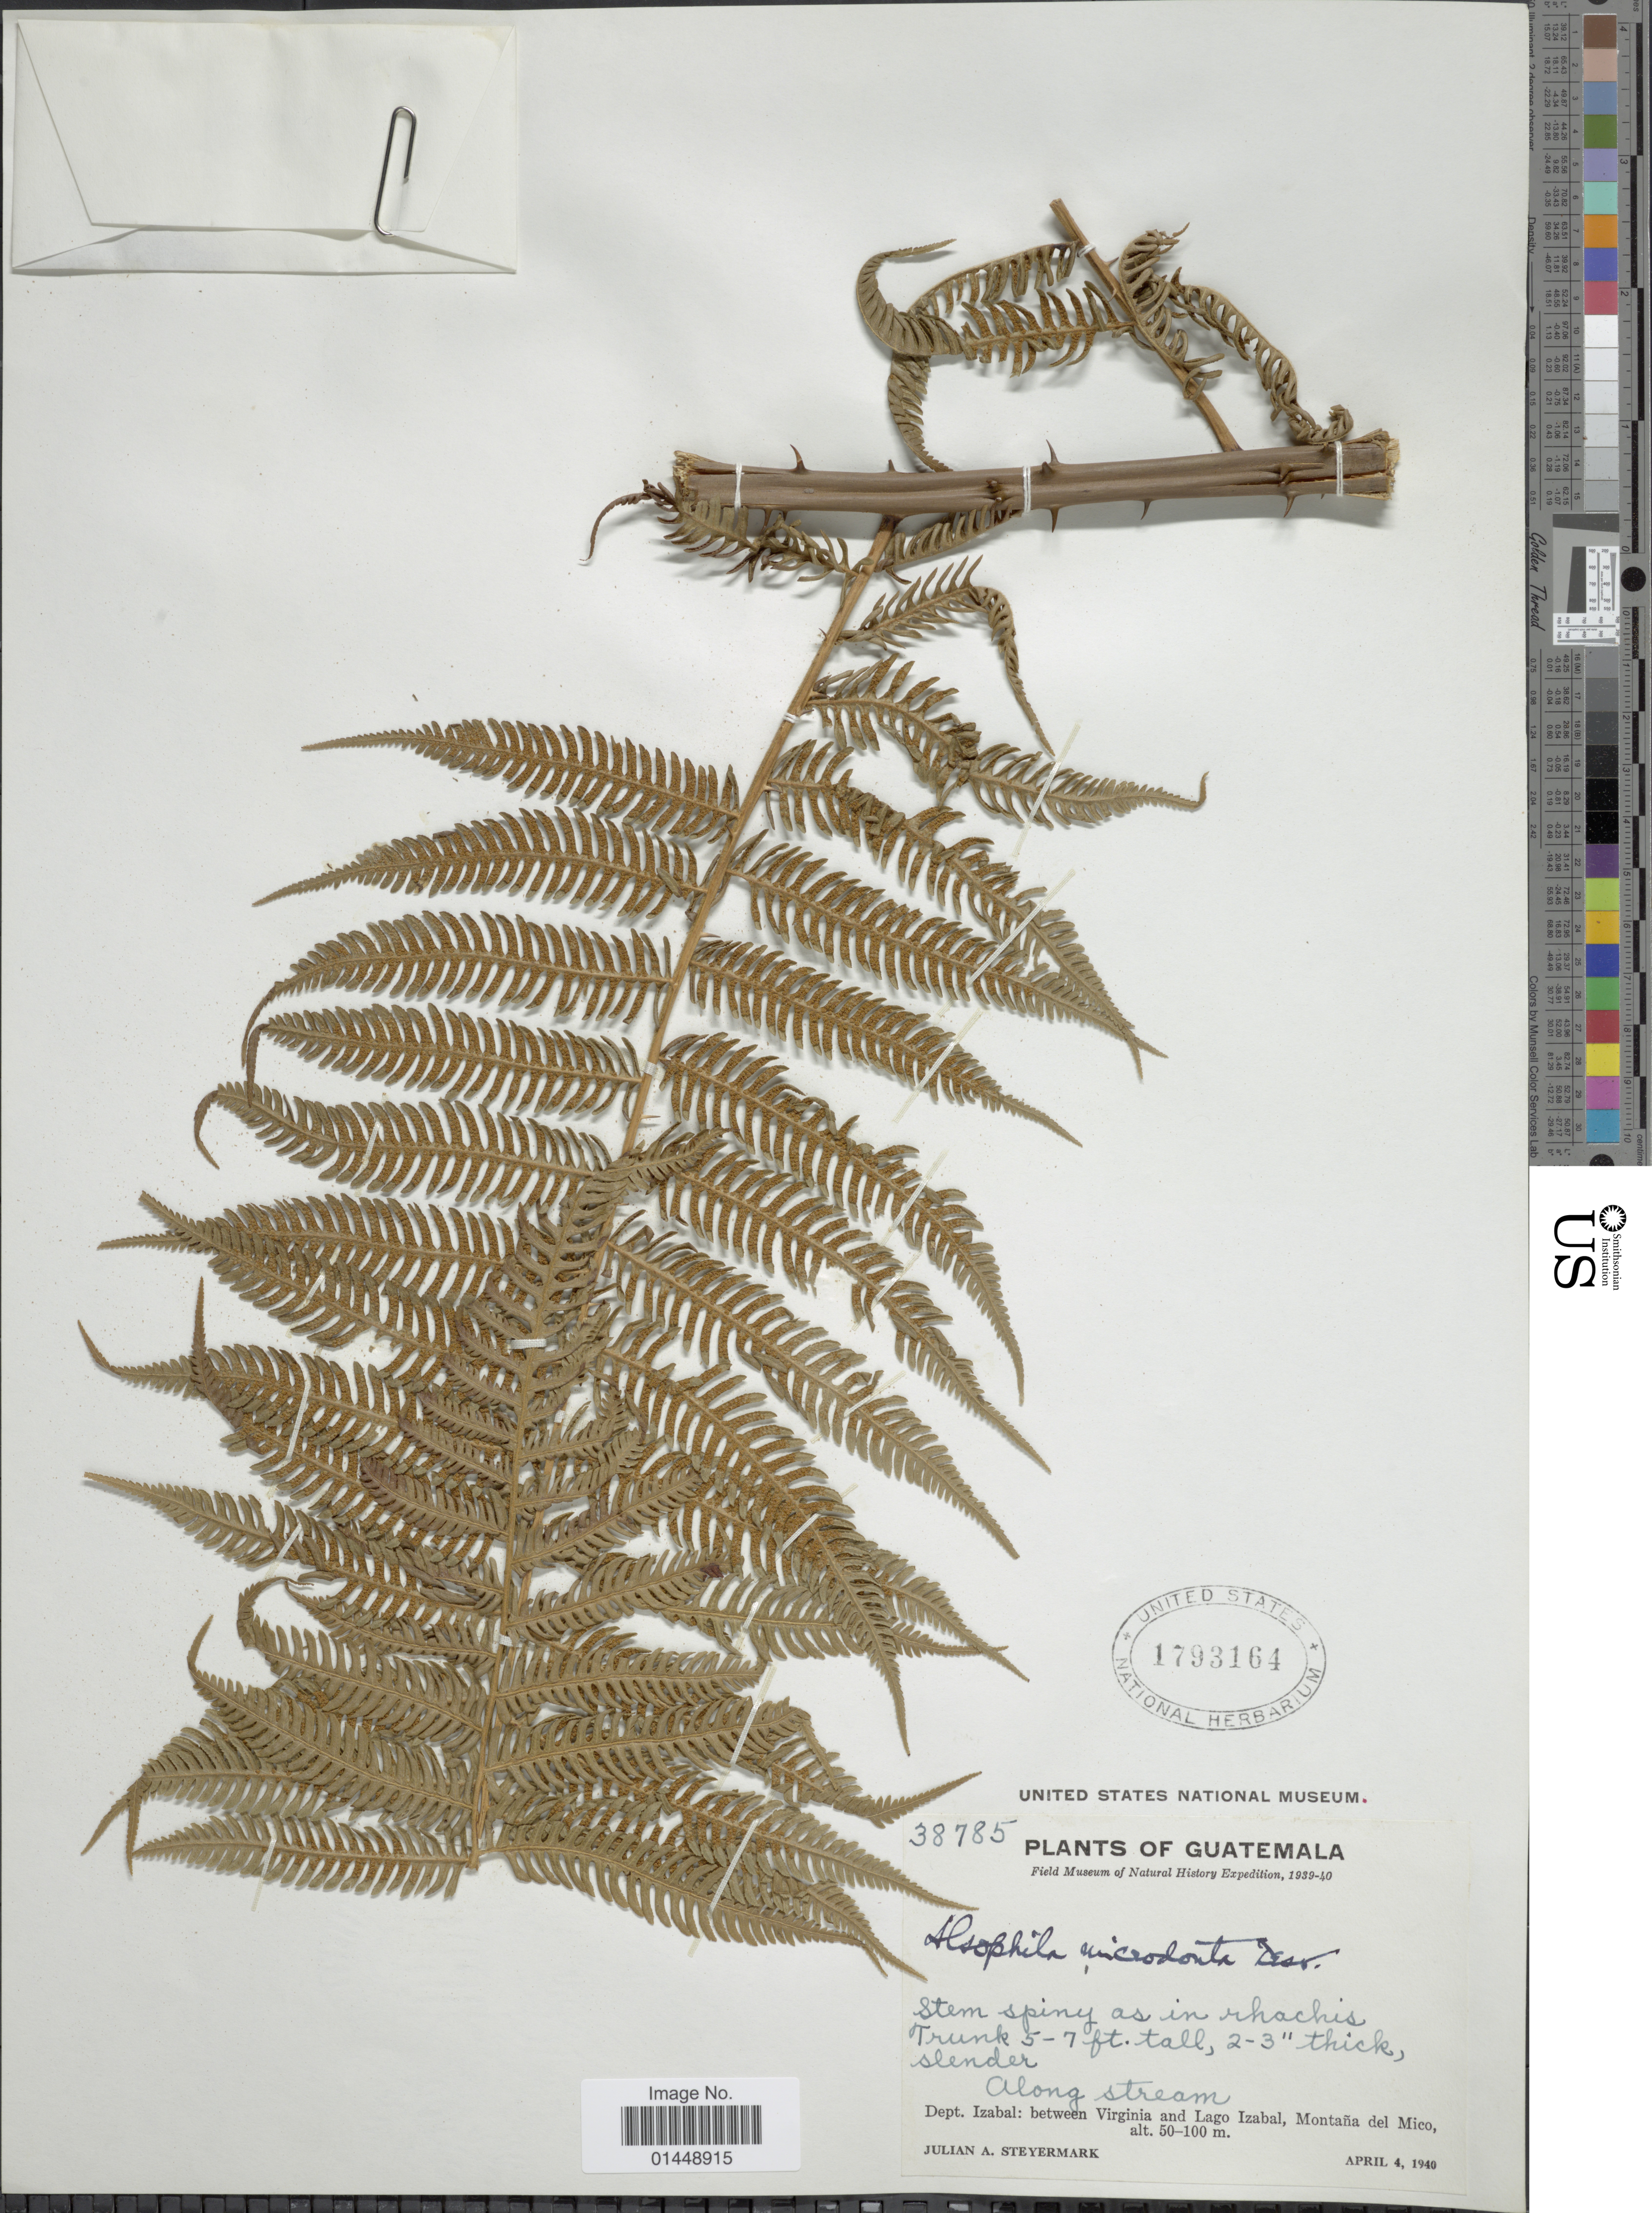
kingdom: Plantae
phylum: Tracheophyta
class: Polypodiopsida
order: Cyatheales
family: Cyatheaceae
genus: Cyathea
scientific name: Cyathea microdonta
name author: (Desv.) Domin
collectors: J. Steyermark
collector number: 38785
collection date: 1940-04-04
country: Guatemala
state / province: Izabal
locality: Along stream. Dept. Izabal: between Virginia and Lago Izabal, Montaña del Mico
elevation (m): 50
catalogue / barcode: US 1793164